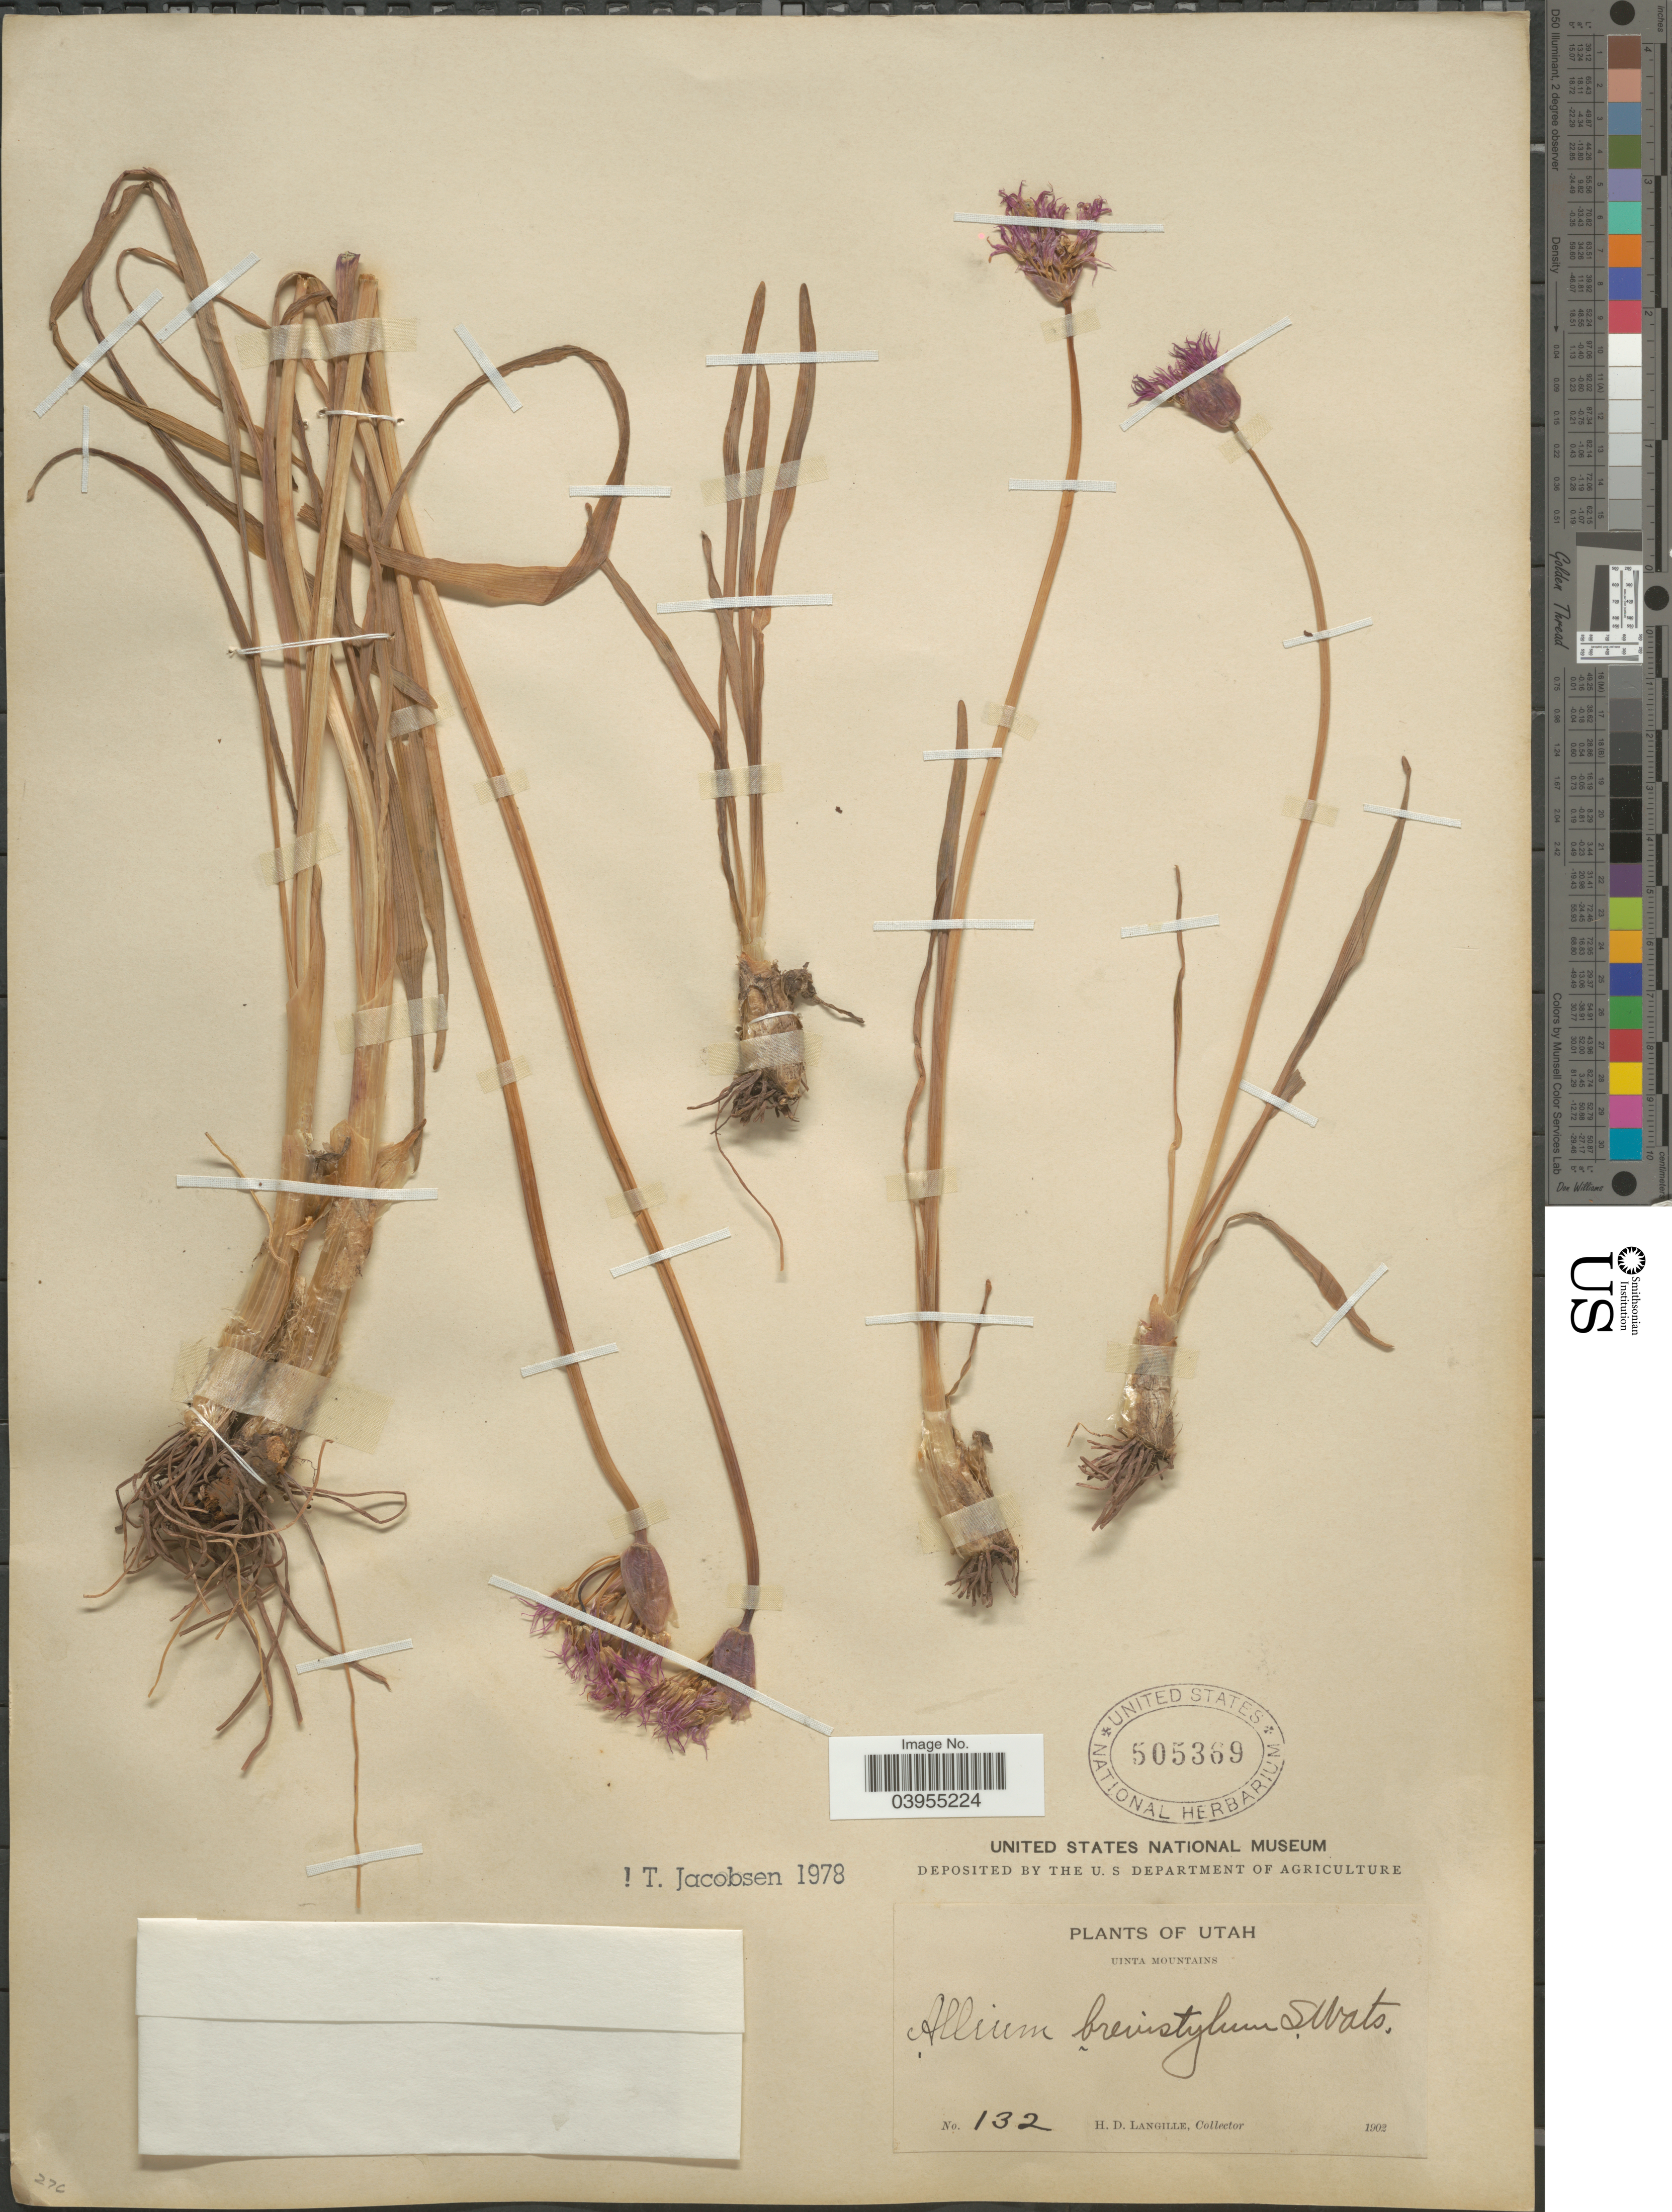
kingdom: Plantae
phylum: Tracheophyta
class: Liliopsida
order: Asparagales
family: Amaryllidaceae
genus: Allium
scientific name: Allium brevistylum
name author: S. Watson in C. King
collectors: H. Langille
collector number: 132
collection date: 1902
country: United States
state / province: Utah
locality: Uinta Mountains.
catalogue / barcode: US 505369